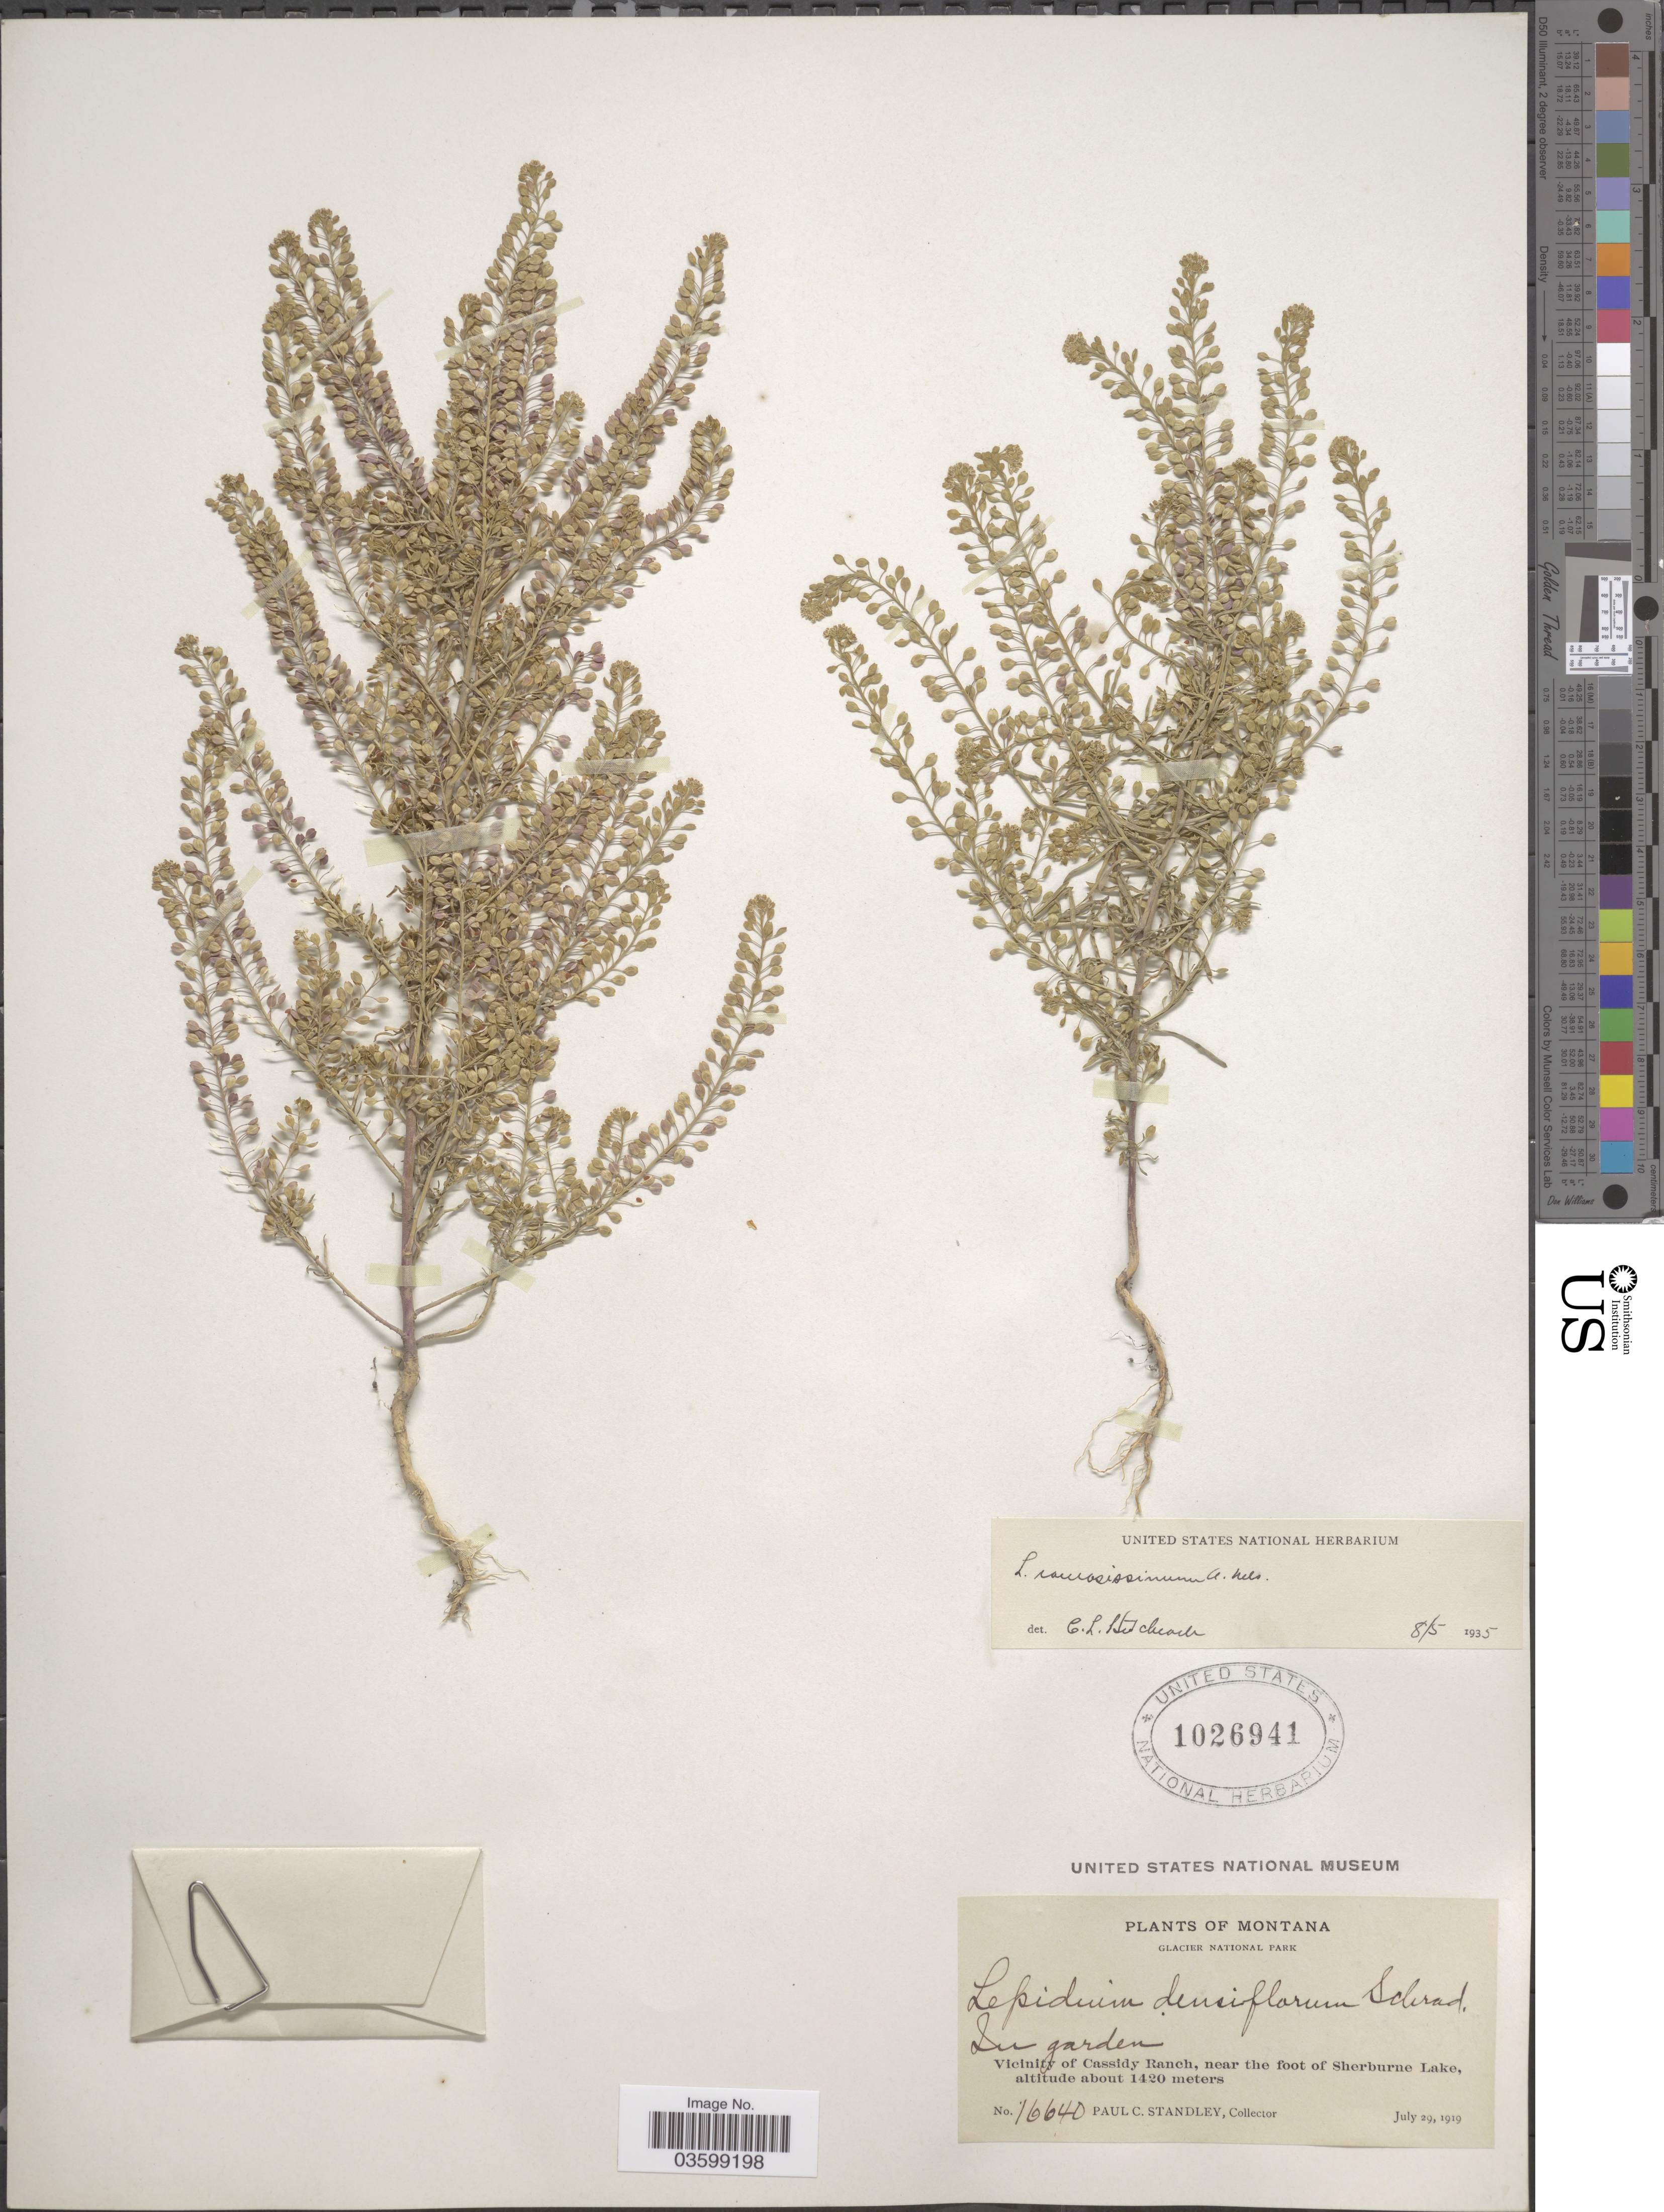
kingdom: Plantae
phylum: Tracheophyta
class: Magnoliopsida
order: Brassicales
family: Brassicaceae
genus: Lepidium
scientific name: Lepidium ramosissimum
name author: A. Nelson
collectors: P. C. Standley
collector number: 16640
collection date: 1919-07-29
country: United States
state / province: Montana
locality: Glacier National Park. Vicinity of Cassidy Ranch, near the foot of Sherburne Lake.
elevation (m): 1420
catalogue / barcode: US 1026941